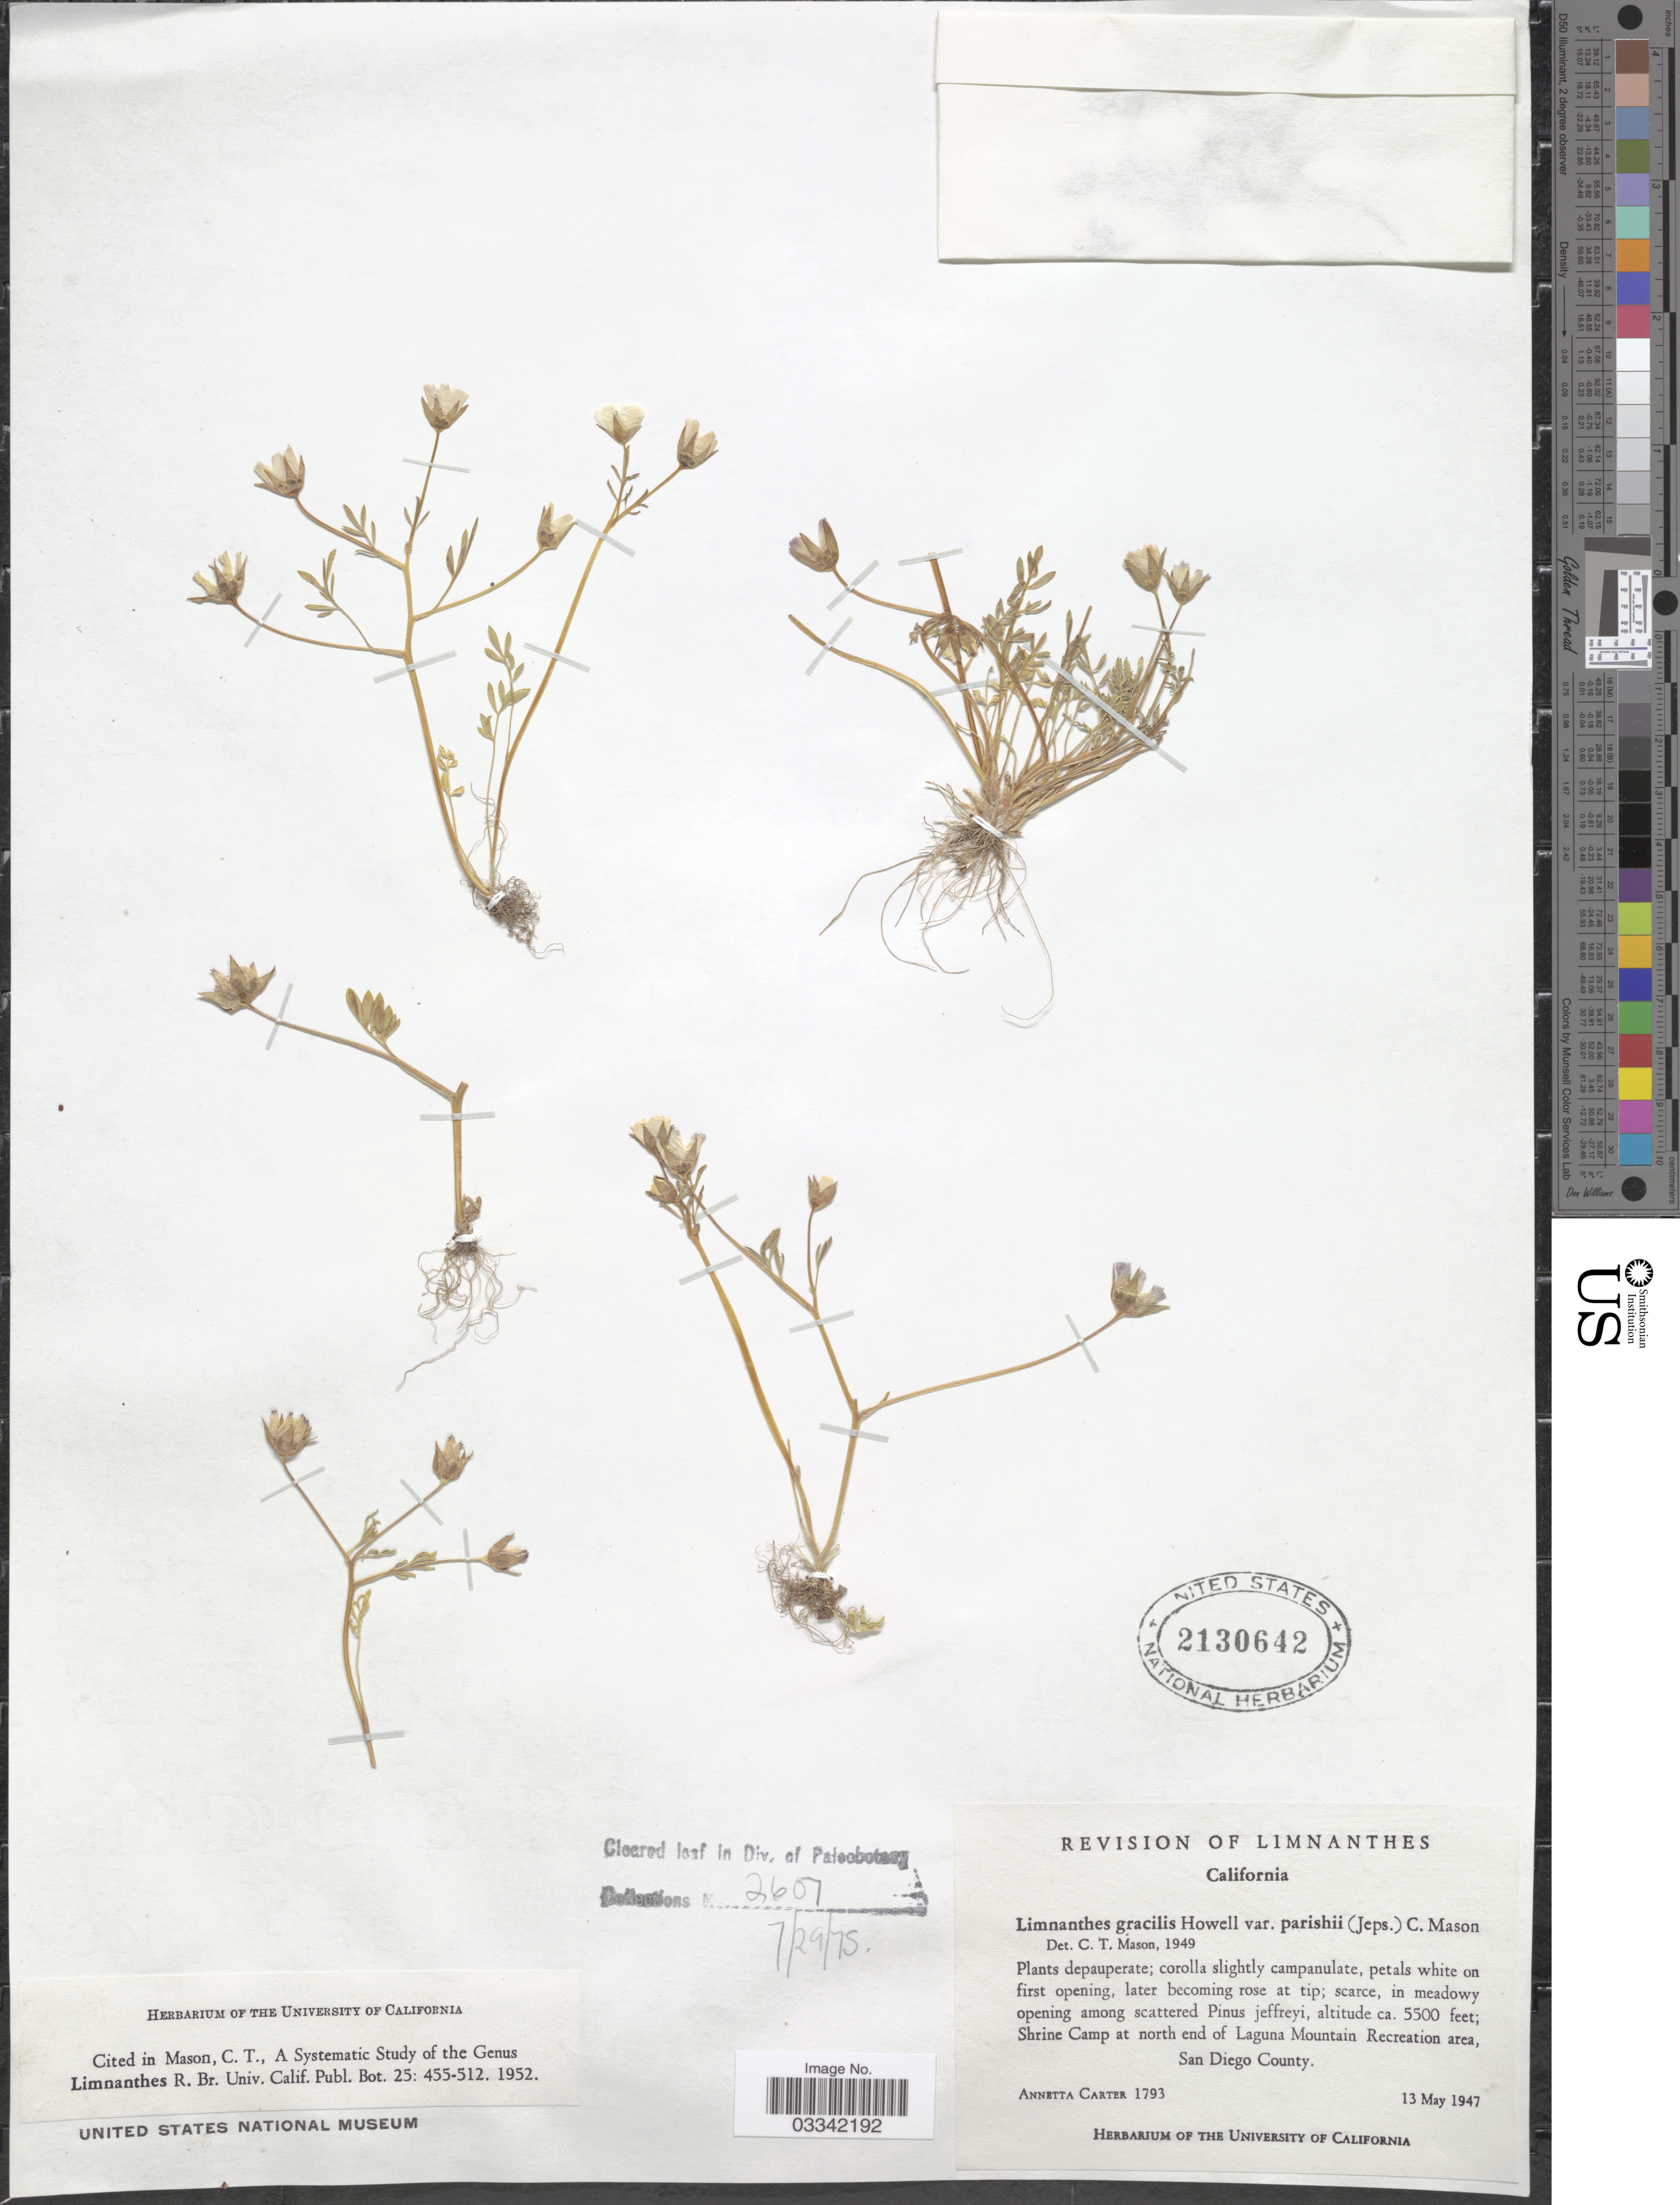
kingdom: Plantae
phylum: Tracheophyta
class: Magnoliopsida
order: Brassicales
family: Limnanthaceae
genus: Limnanthes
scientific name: Limnanthes alba subsp. parishii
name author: (Jeps.) Morin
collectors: A. Carter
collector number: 1793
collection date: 1947-05-13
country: United States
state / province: California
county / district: San Diego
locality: Shrine Camp at north end of Laguna Mountain Recreation area, San Diego County.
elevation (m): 1676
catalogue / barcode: US 2130642